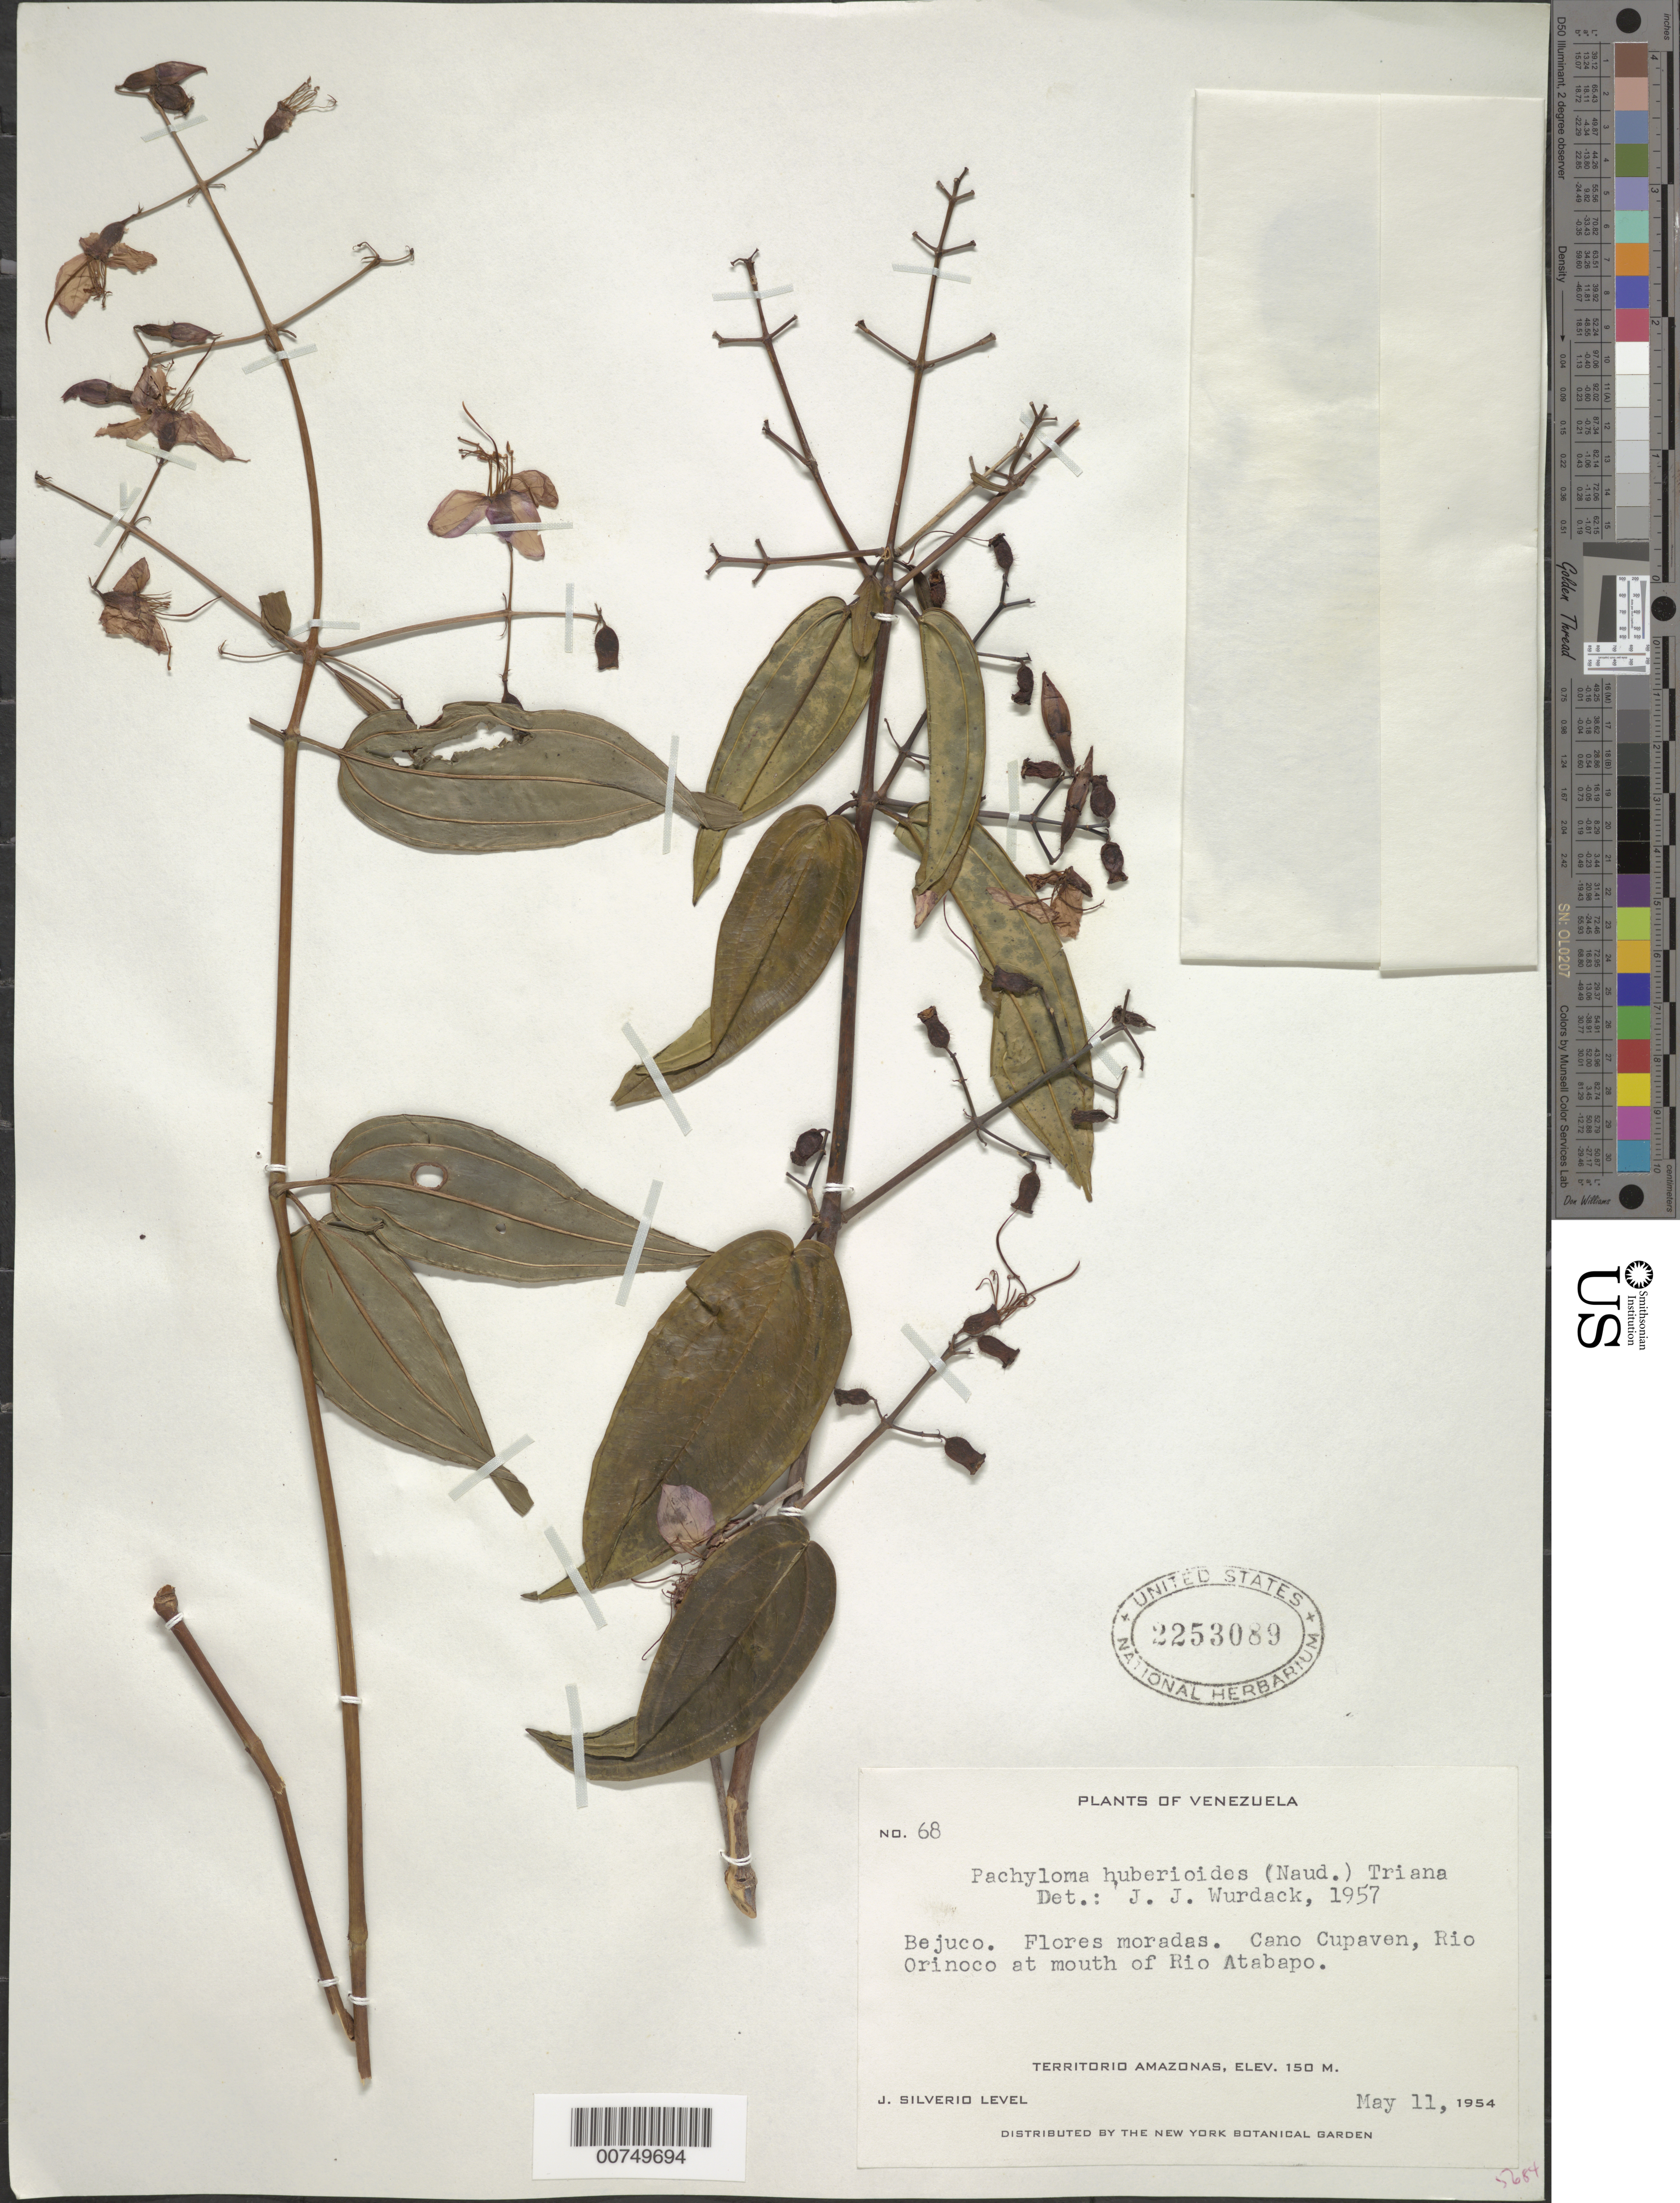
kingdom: Plantae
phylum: Tracheophyta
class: Magnoliopsida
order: Myrtales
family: Melastomataceae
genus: Pachyloma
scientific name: Pachyloma huberioides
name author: (Naudin) Triana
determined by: Wurdack, John J., (US), US (UNITED STATES)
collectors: J. Silverio L.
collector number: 68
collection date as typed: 11-May-54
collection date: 1954-05-11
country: Venezuela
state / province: Amazonas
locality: Río Orinoco, at mouth of Río Atabapo, Caño Cupaven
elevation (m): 150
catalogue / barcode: US 2253089